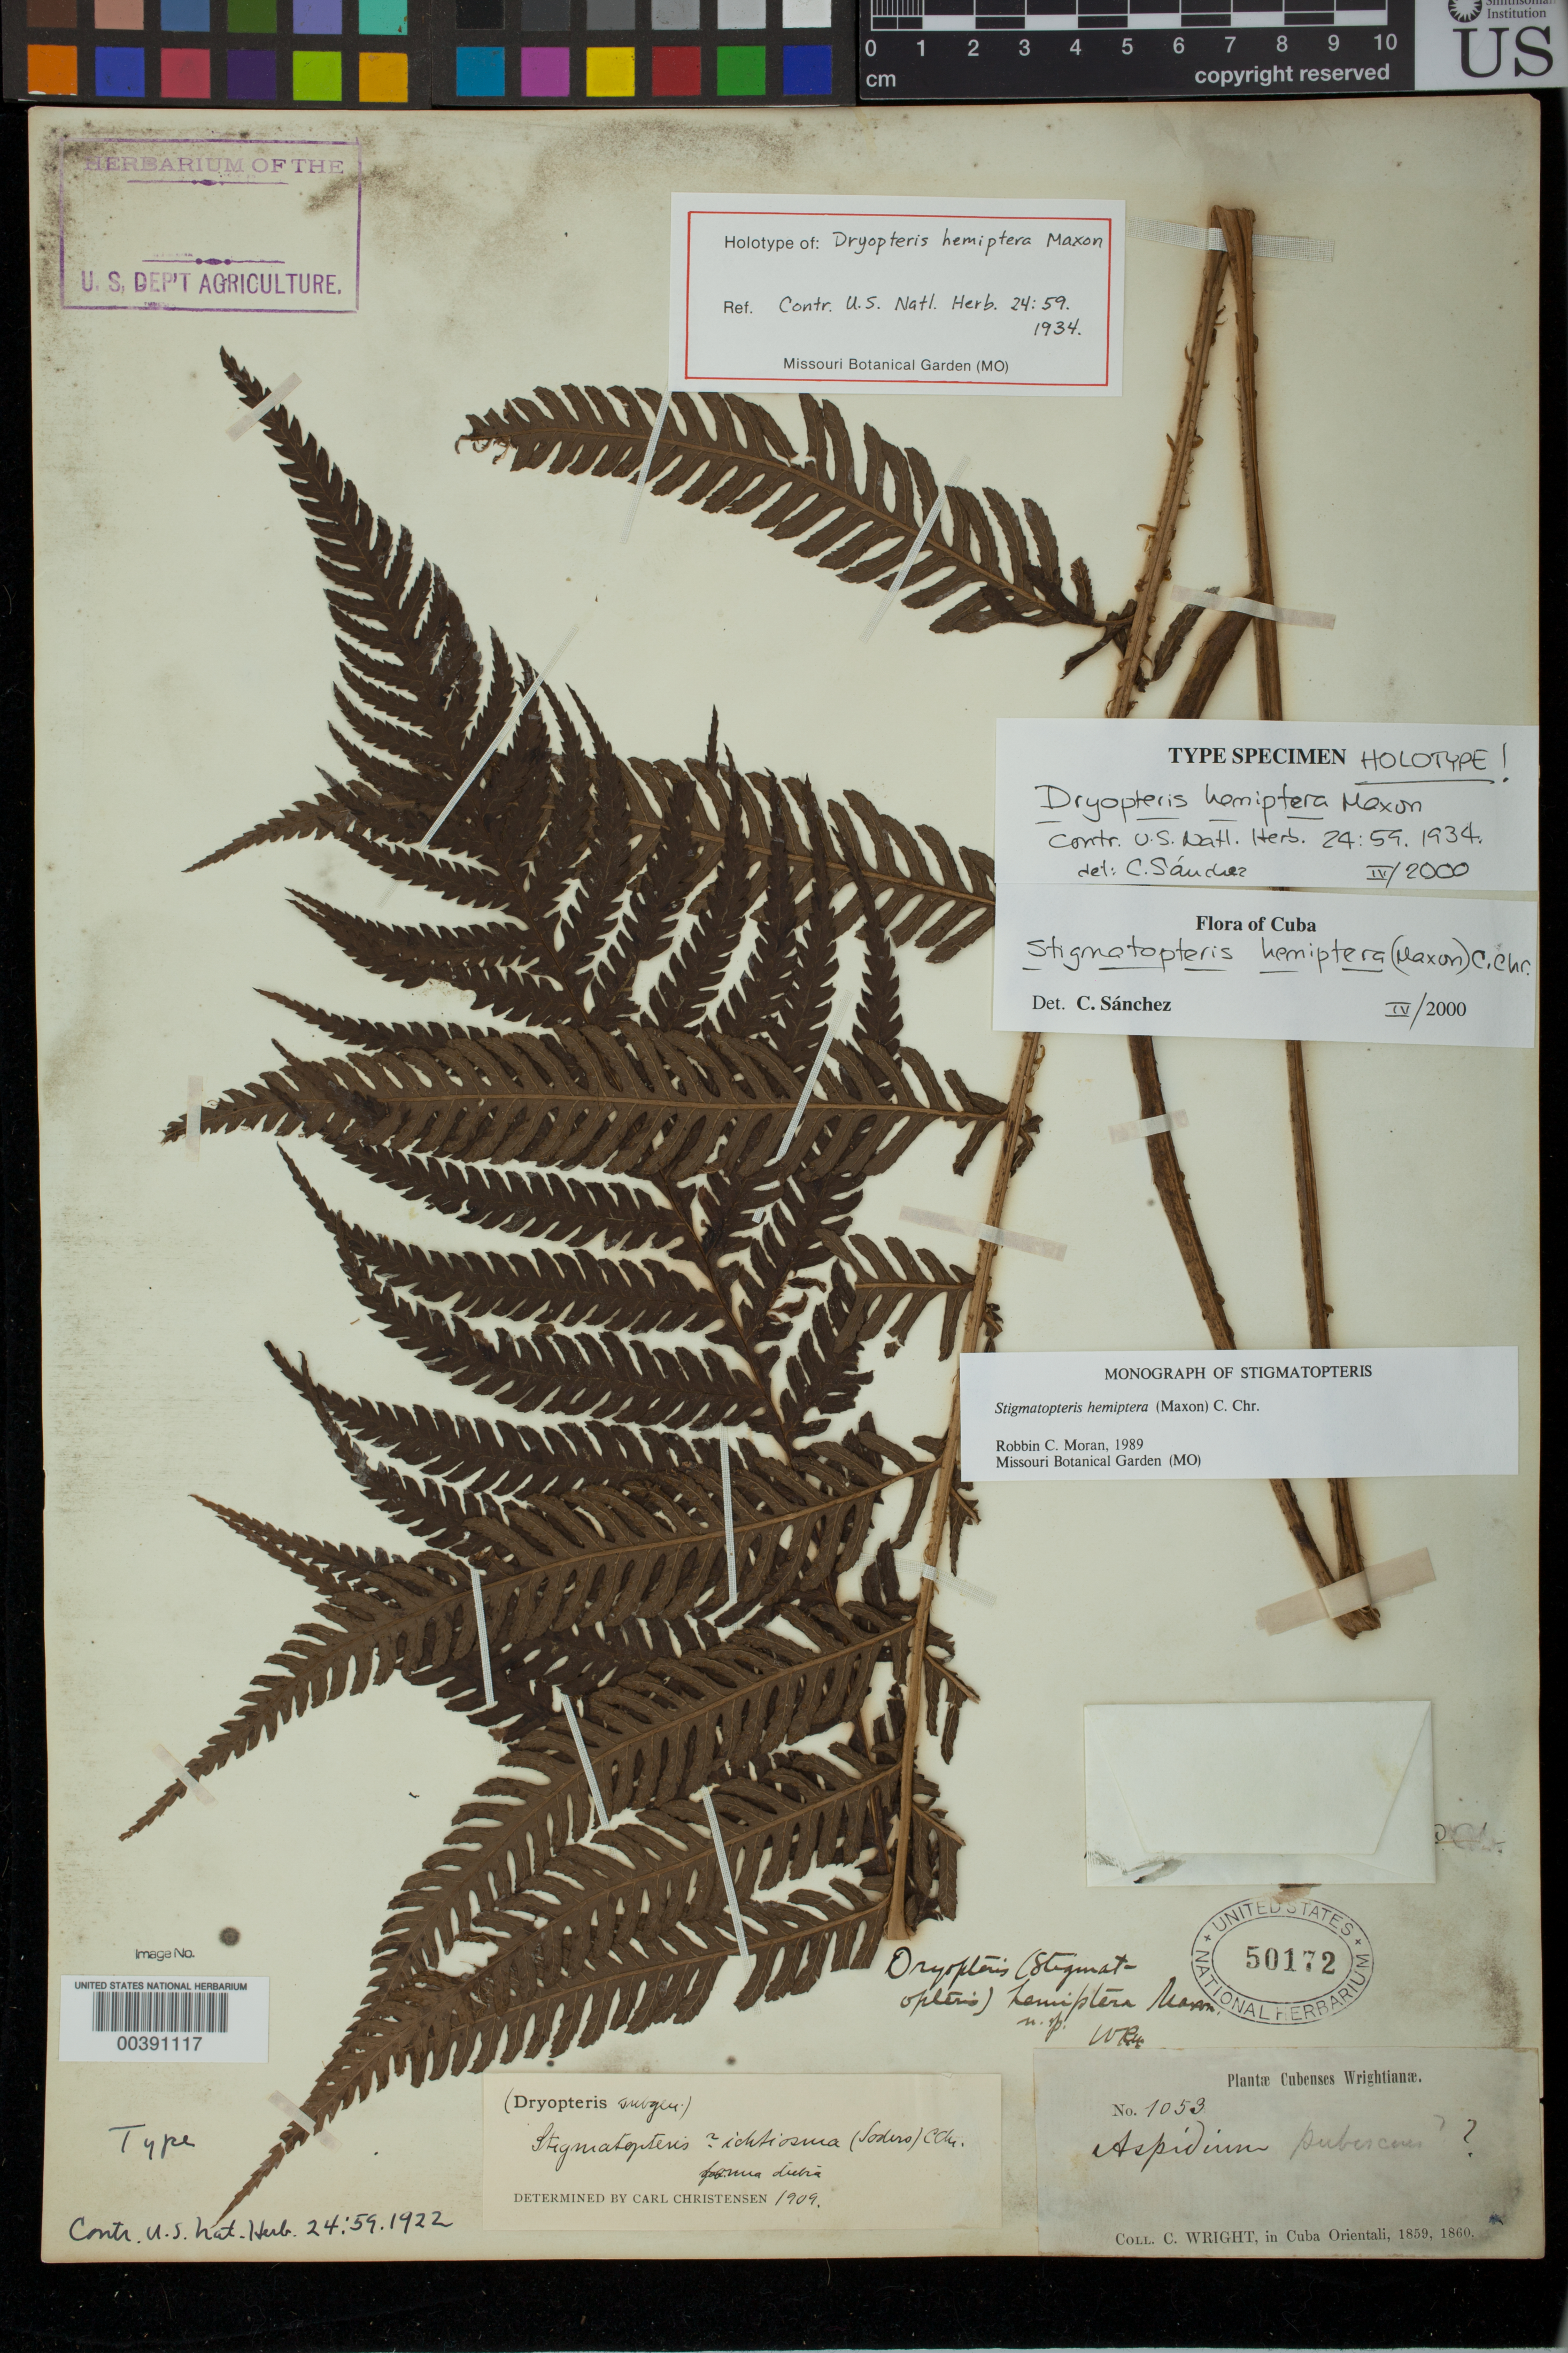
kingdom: Plantae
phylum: Tracheophyta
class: Polypodiopsida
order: Polypodiales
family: Dryopteridaceae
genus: Dryopteris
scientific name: Dryopteris hemiptera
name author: Maxon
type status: Holotype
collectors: C. Wright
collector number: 1053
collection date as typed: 1859 to -- --- 1860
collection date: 1859/1860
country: Cuba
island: Greater Antilles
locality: Cuba Orientali.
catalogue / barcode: US 50172